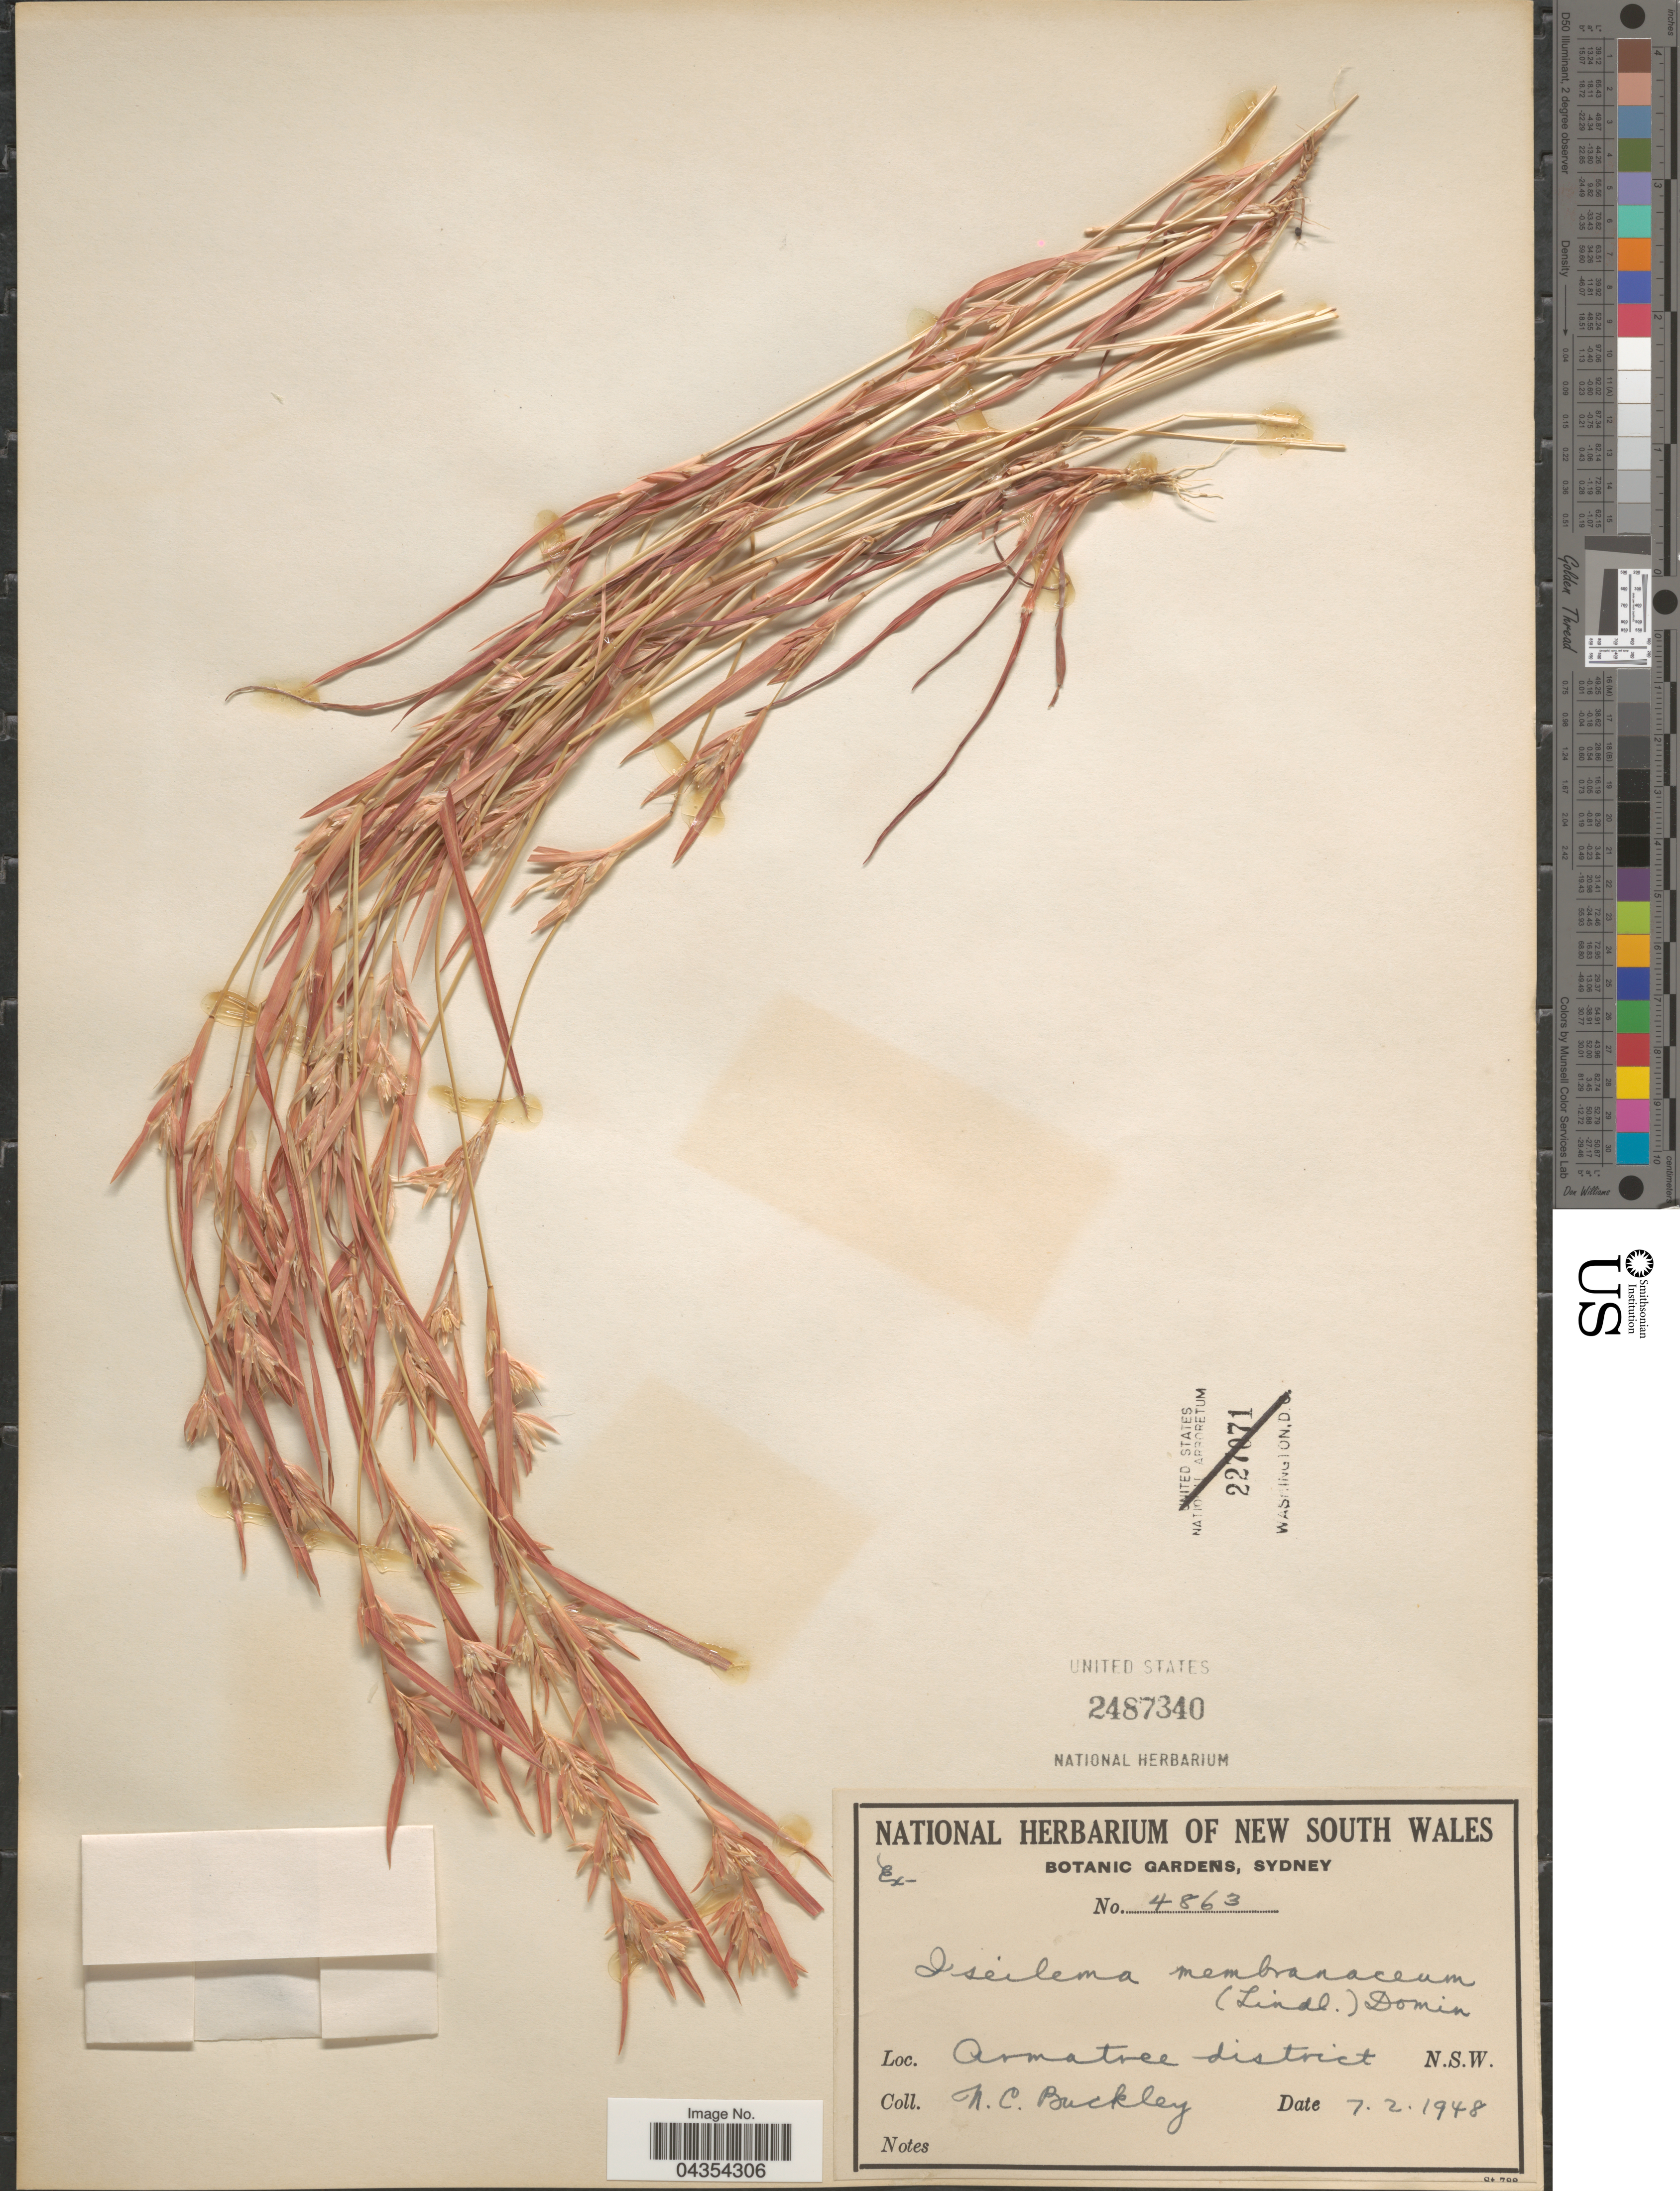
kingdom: Plantae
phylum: Tracheophyta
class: Liliopsida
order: Poales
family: Poaceae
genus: Iseilema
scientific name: Iseilema membranaceum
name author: (Lindl.) Domin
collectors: N. C. Buckley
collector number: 4863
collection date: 1948-02-07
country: Australia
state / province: New South Wales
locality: Armatree district. N.S.W.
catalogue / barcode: US 2487340